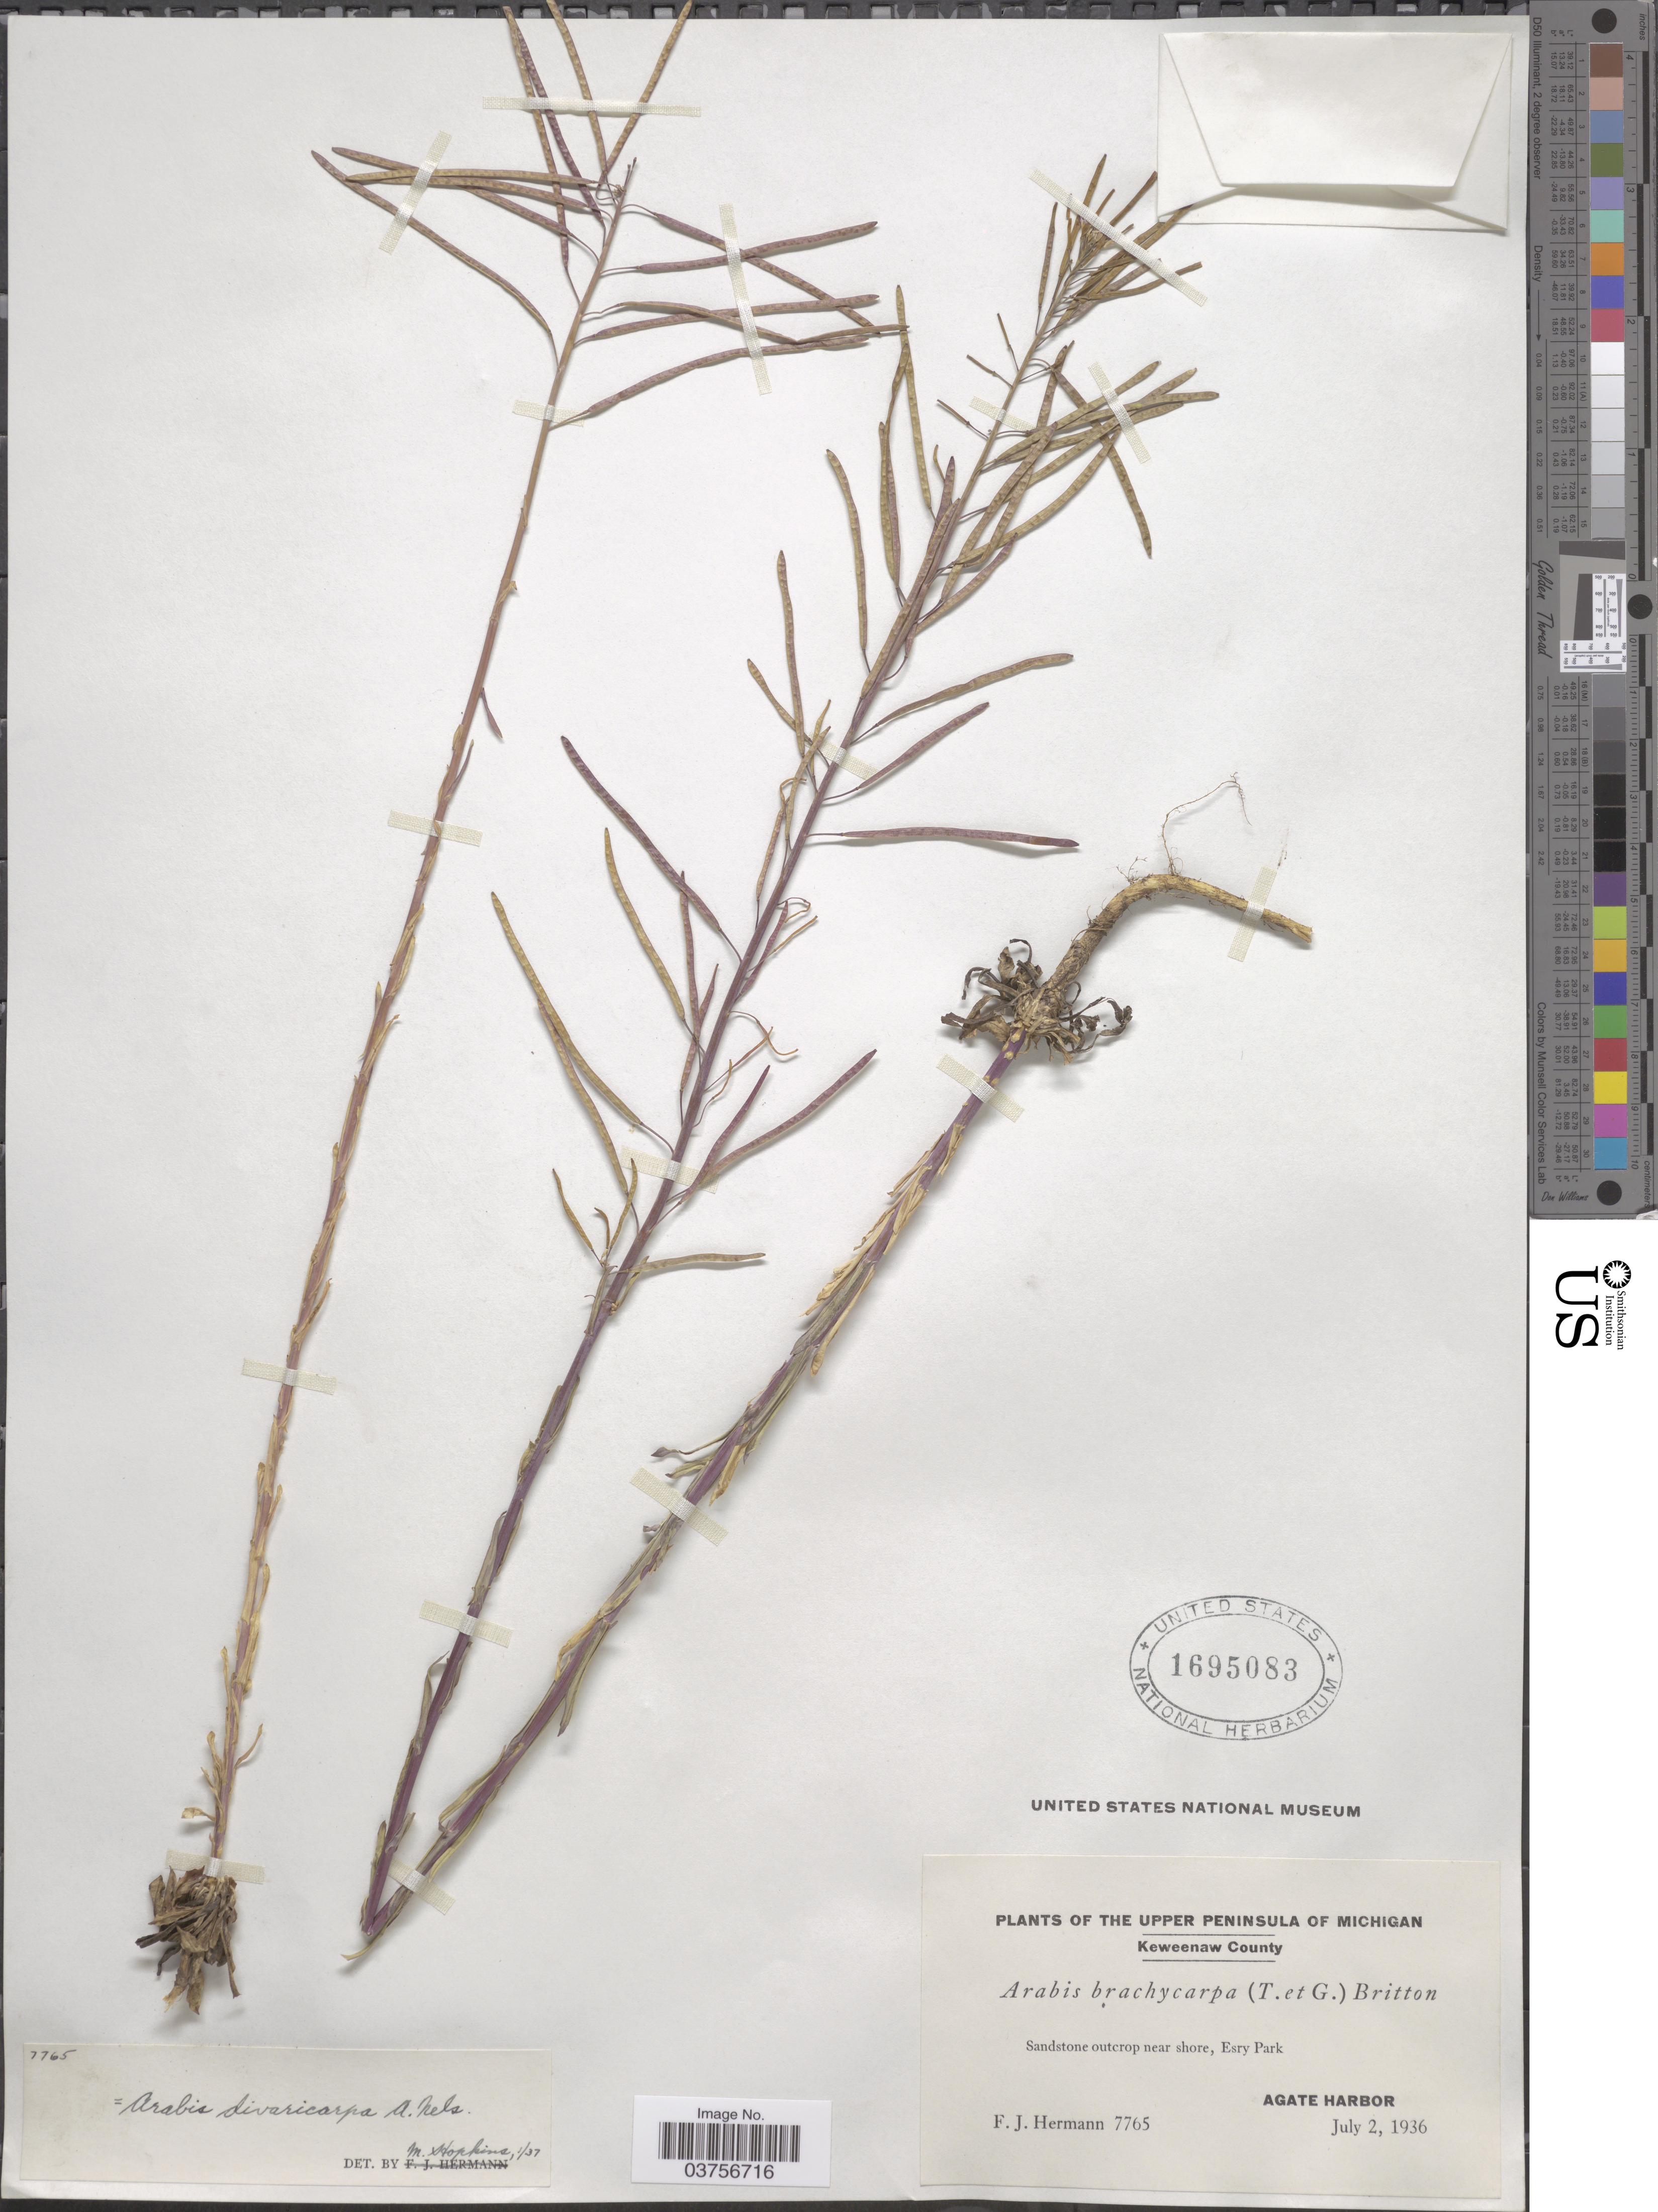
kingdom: Plantae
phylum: Tracheophyta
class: Magnoliopsida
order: Brassicales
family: Brassicaceae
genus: Arabis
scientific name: Arabis divaricarpa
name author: A. Nelson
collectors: F. J. Hermann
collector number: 7765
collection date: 1936-07-02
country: United States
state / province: Michigan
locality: The Upper Peninsula of Michigan. Keweenaw County. Esry Park. Agate Harbor.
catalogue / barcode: US 1695083